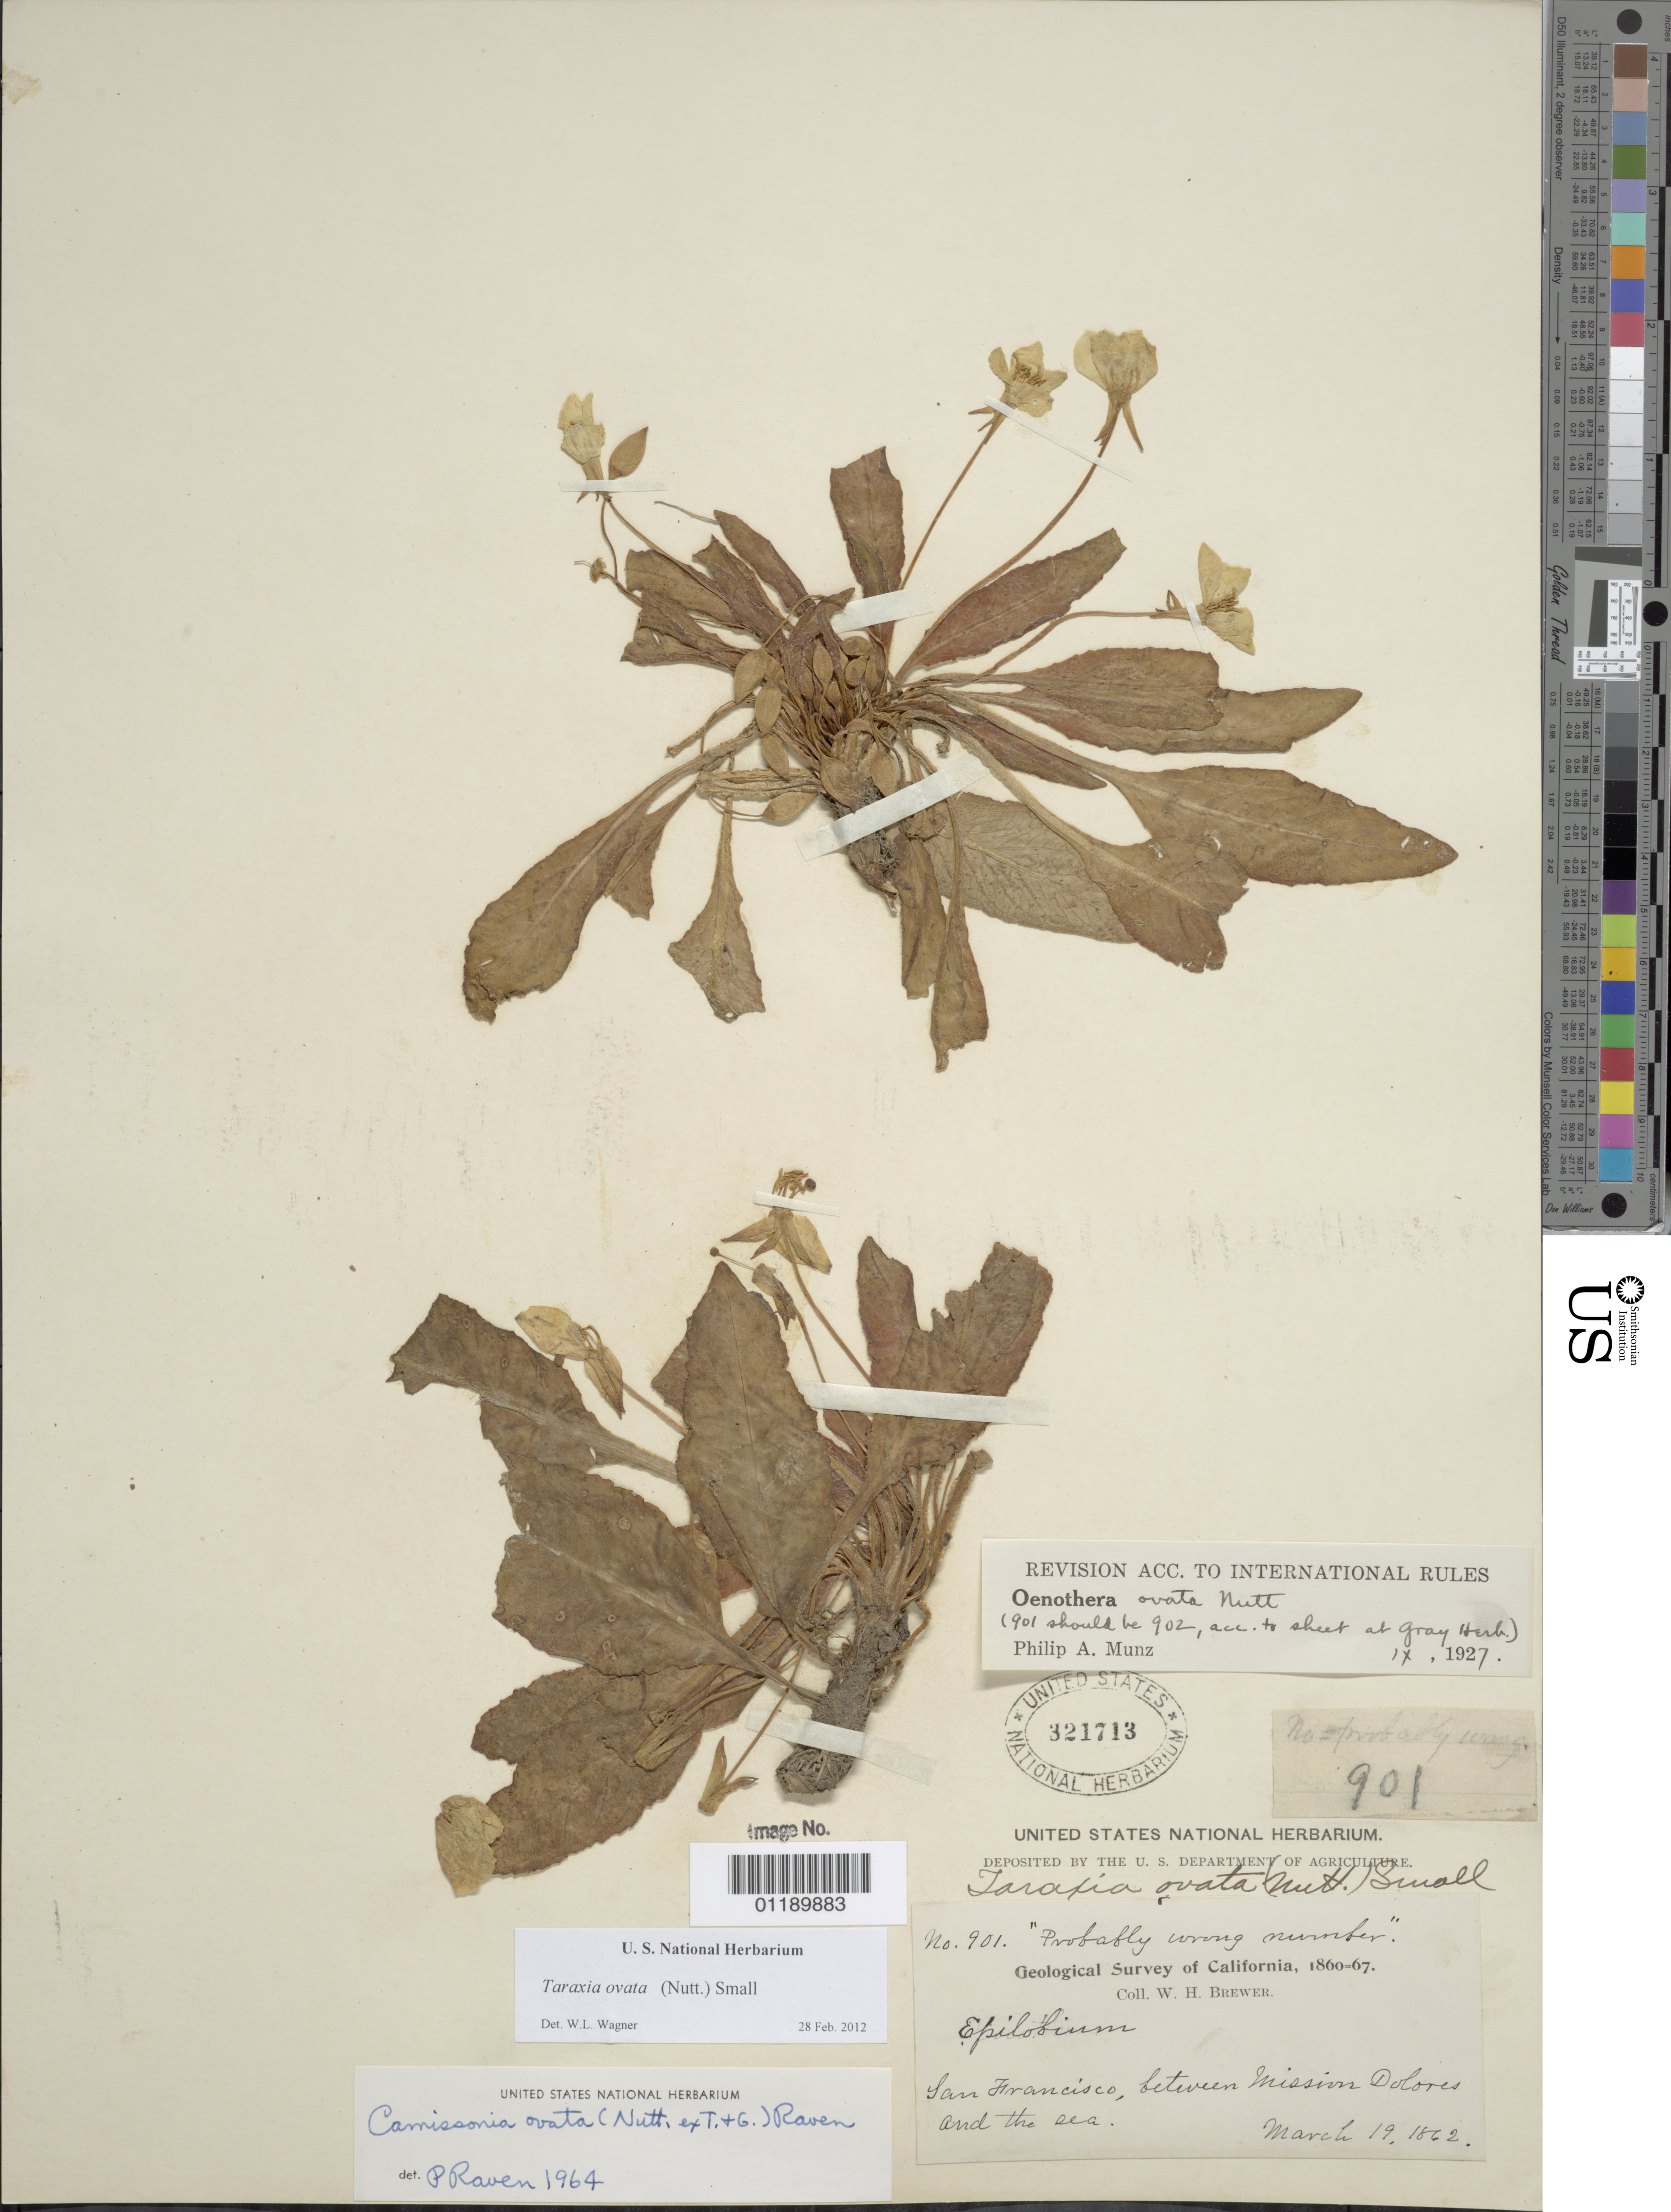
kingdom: Plantae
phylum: Tracheophyta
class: Magnoliopsida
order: Myrtales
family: Onagraceae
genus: Taraxia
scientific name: Taraxia ovata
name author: (Nutt.) Small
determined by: Wagner, W. L., (BOT), Smithsonian Institution - National Museum of Natural History (UNITED STATES)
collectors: W. H. Brewer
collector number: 901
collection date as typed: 19 Mar 1862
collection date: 1862-03-19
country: United States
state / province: California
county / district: San Francisco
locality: San Francisco, between Mission Dolores and the sea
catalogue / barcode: US 321713